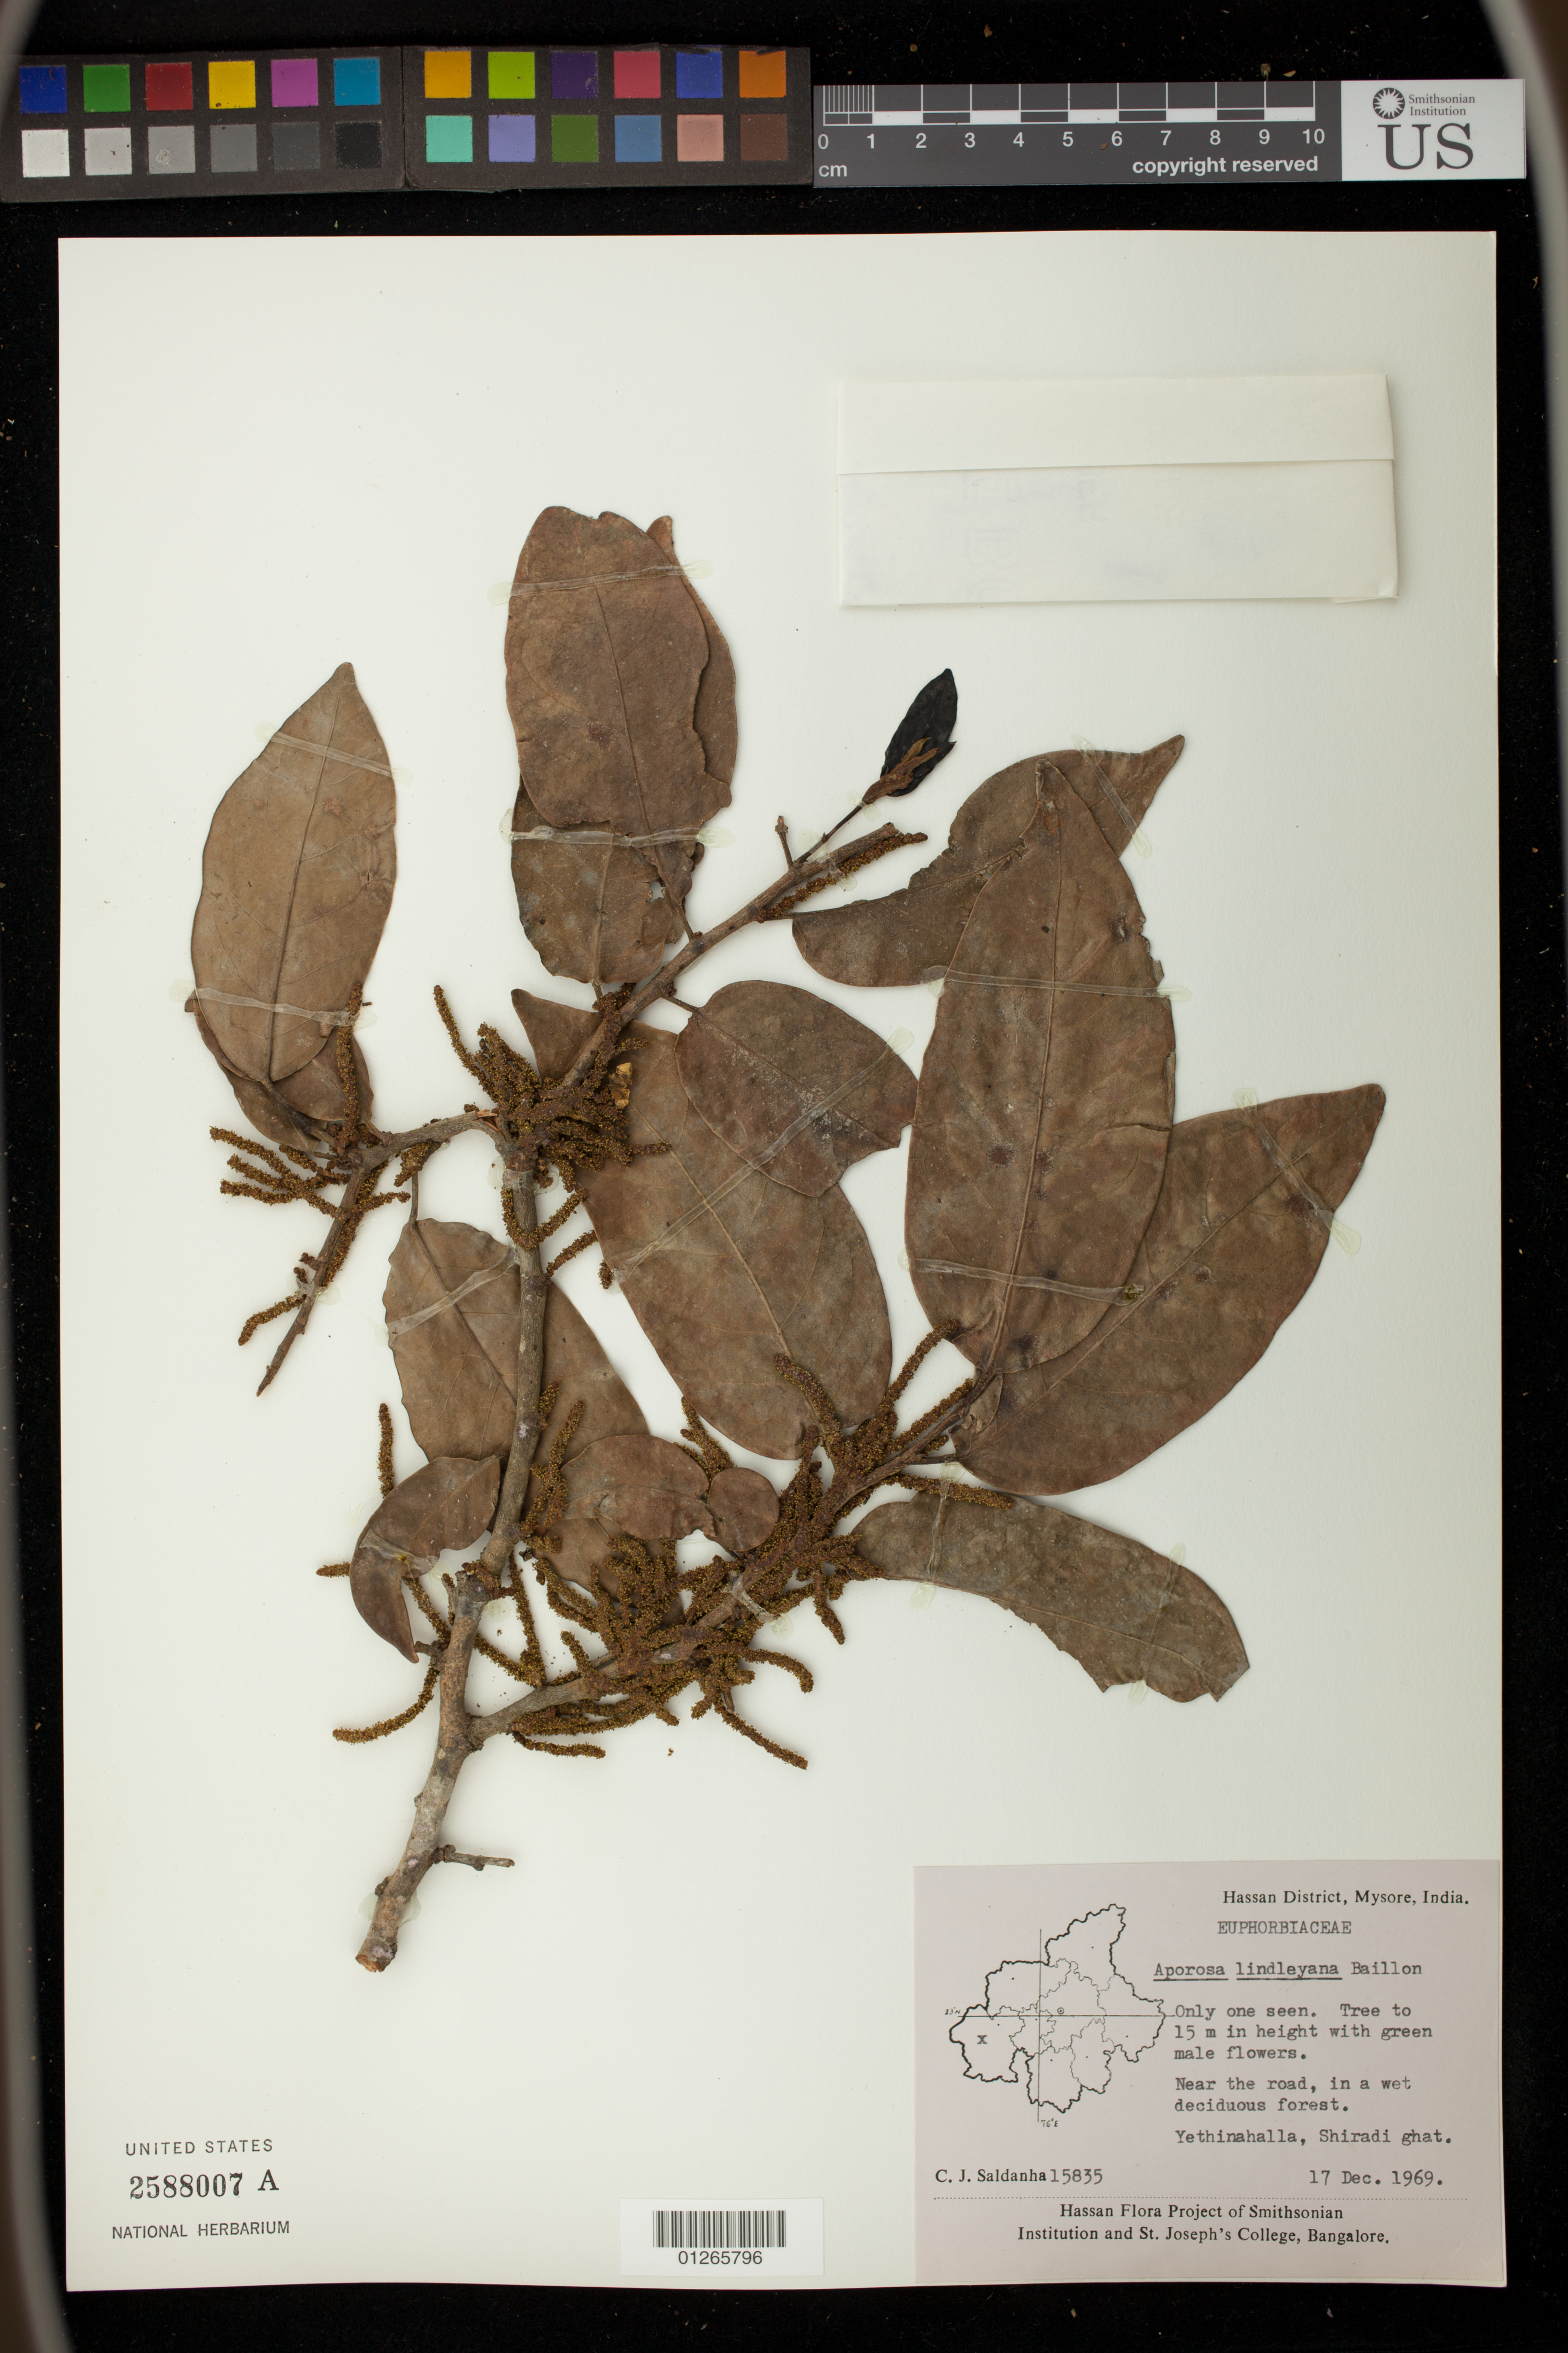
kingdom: Plantae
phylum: Tracheophyta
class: Magnoliopsida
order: Malpighiales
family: Phyllanthaceae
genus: Aporosa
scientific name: Aporosa cardiosperma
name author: (Gaertn.) Merr.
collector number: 15835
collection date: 1969-12-17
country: India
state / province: Karnataka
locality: Hassan District, Mysore.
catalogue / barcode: US 2588007A